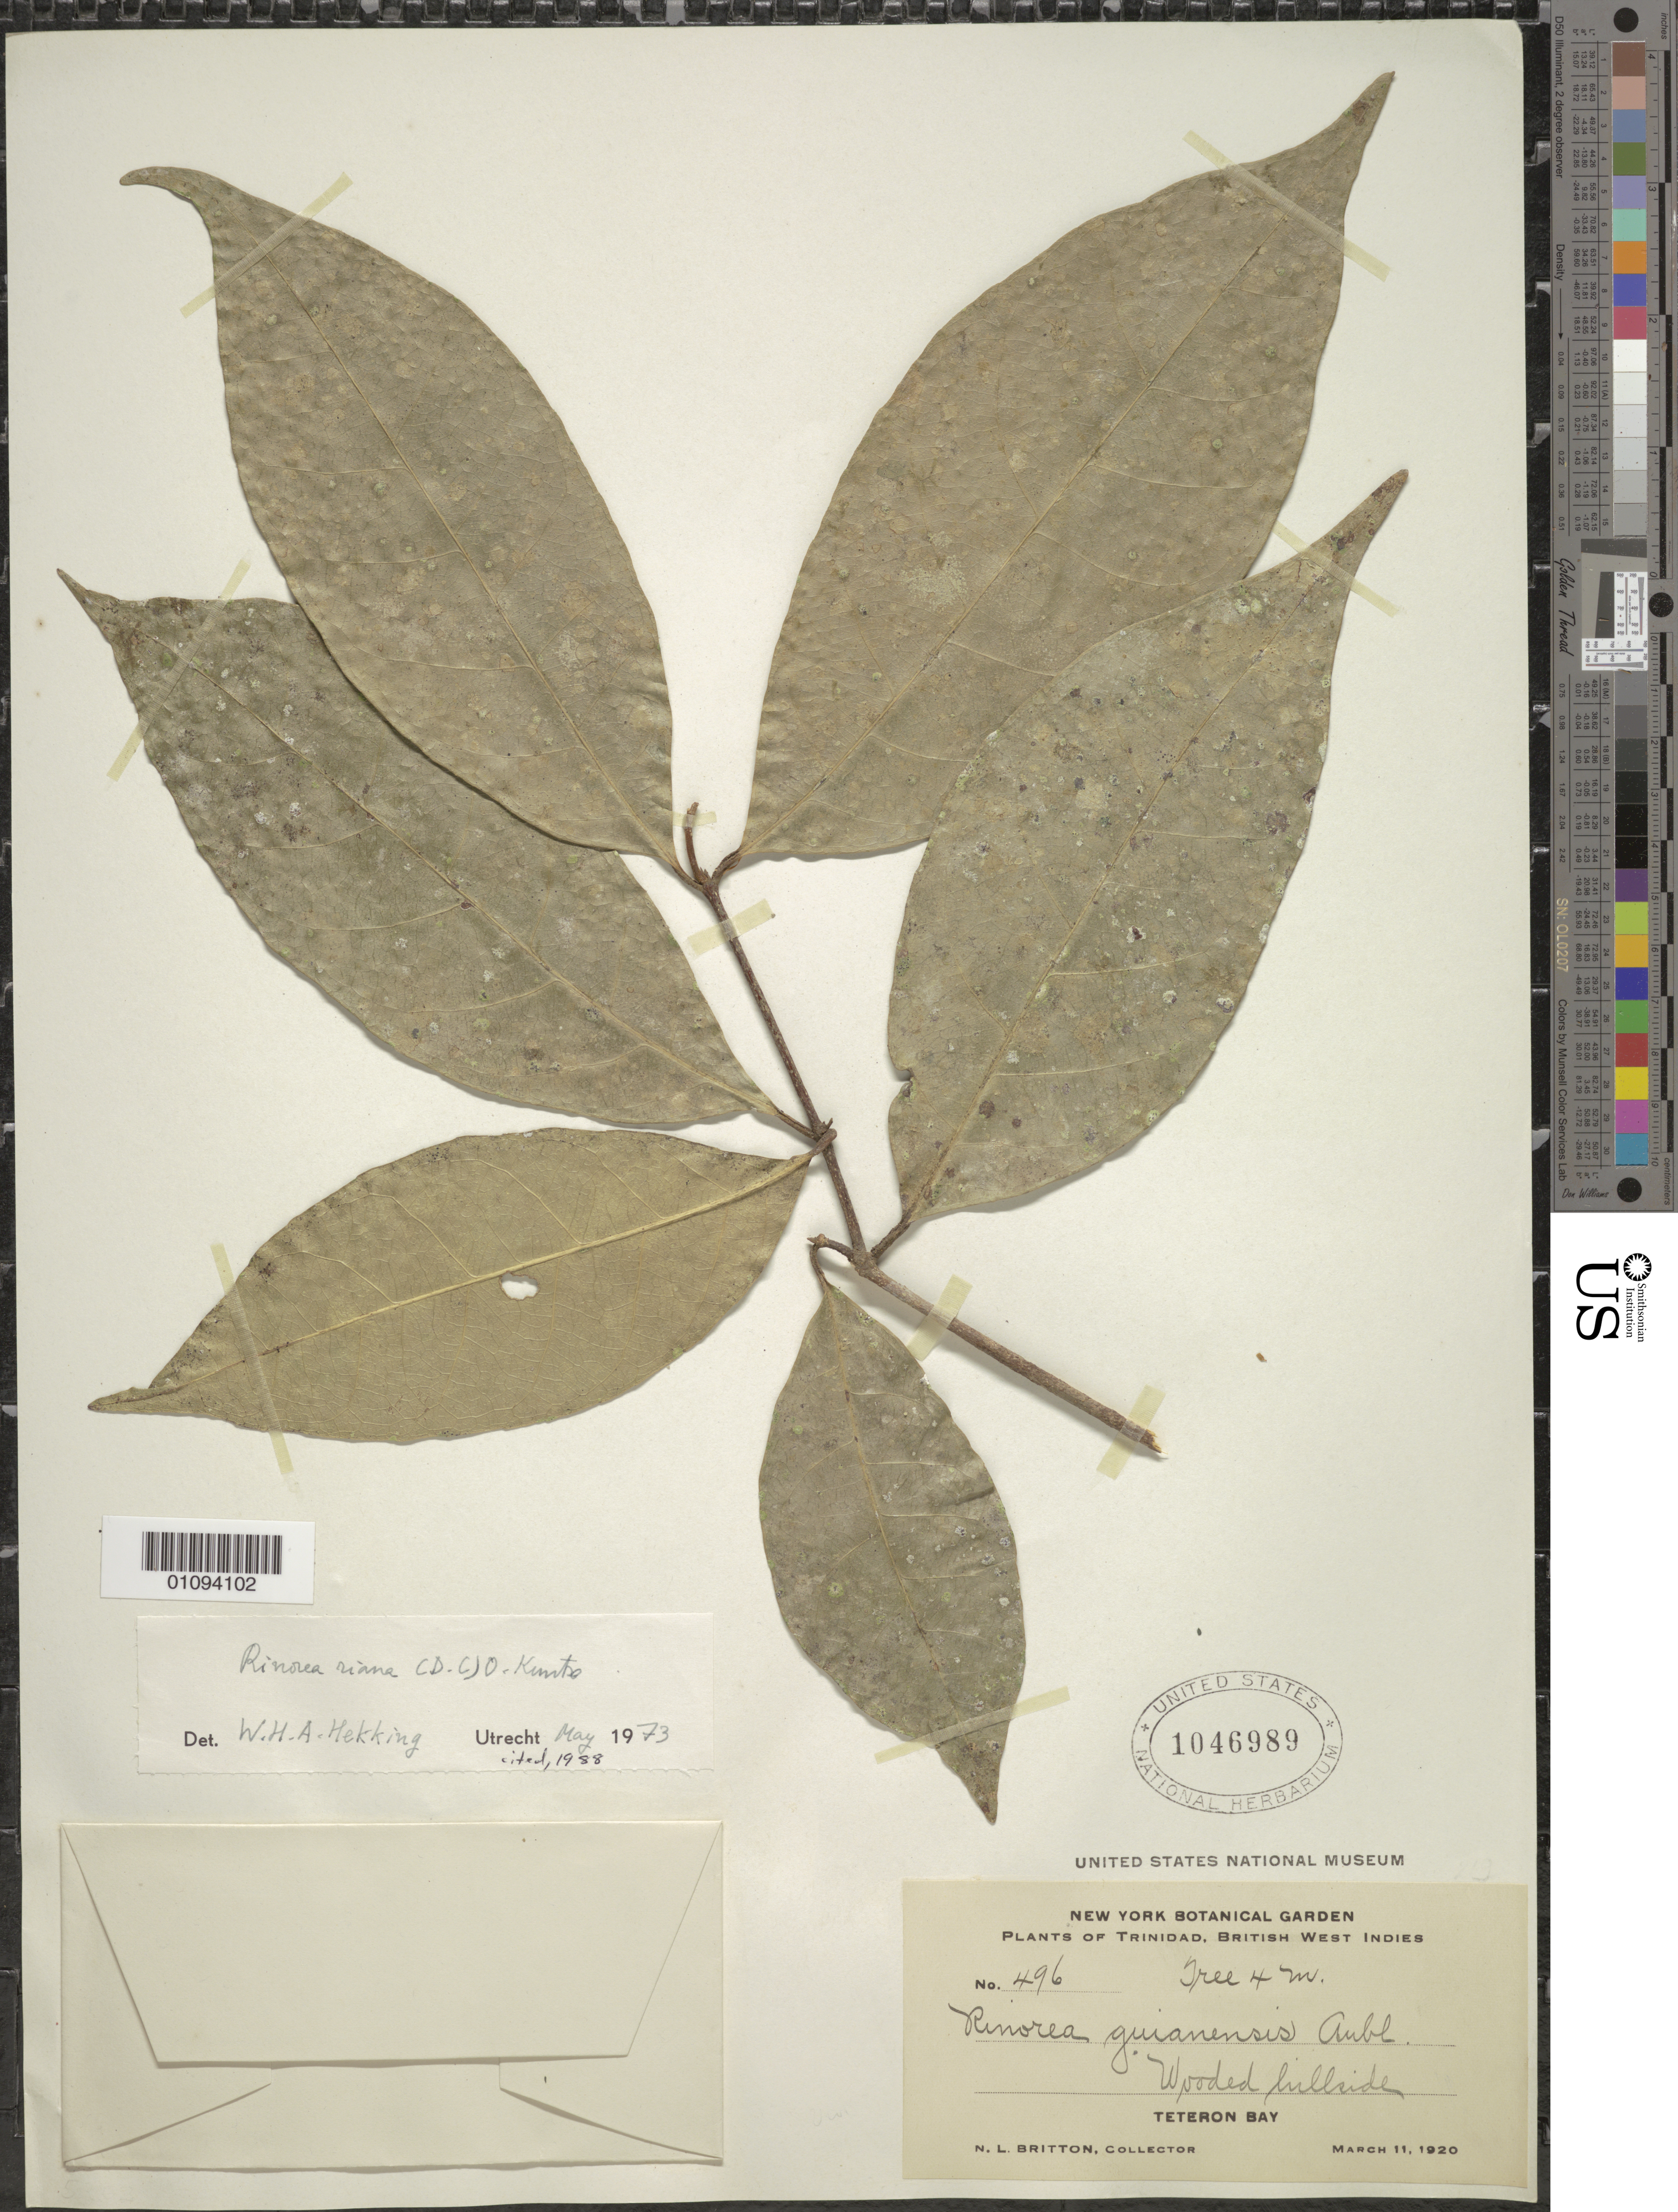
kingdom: Plantae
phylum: Tracheophyta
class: Magnoliopsida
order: Malpighiales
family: Violaceae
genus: Rinorea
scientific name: Rinorea riana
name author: Kuntze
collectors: N. Britton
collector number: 496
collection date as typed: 11 Mar 1920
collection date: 1920-03-11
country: Trinidad and Tobago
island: Trinidad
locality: Teteron Bay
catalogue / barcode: US 1046989